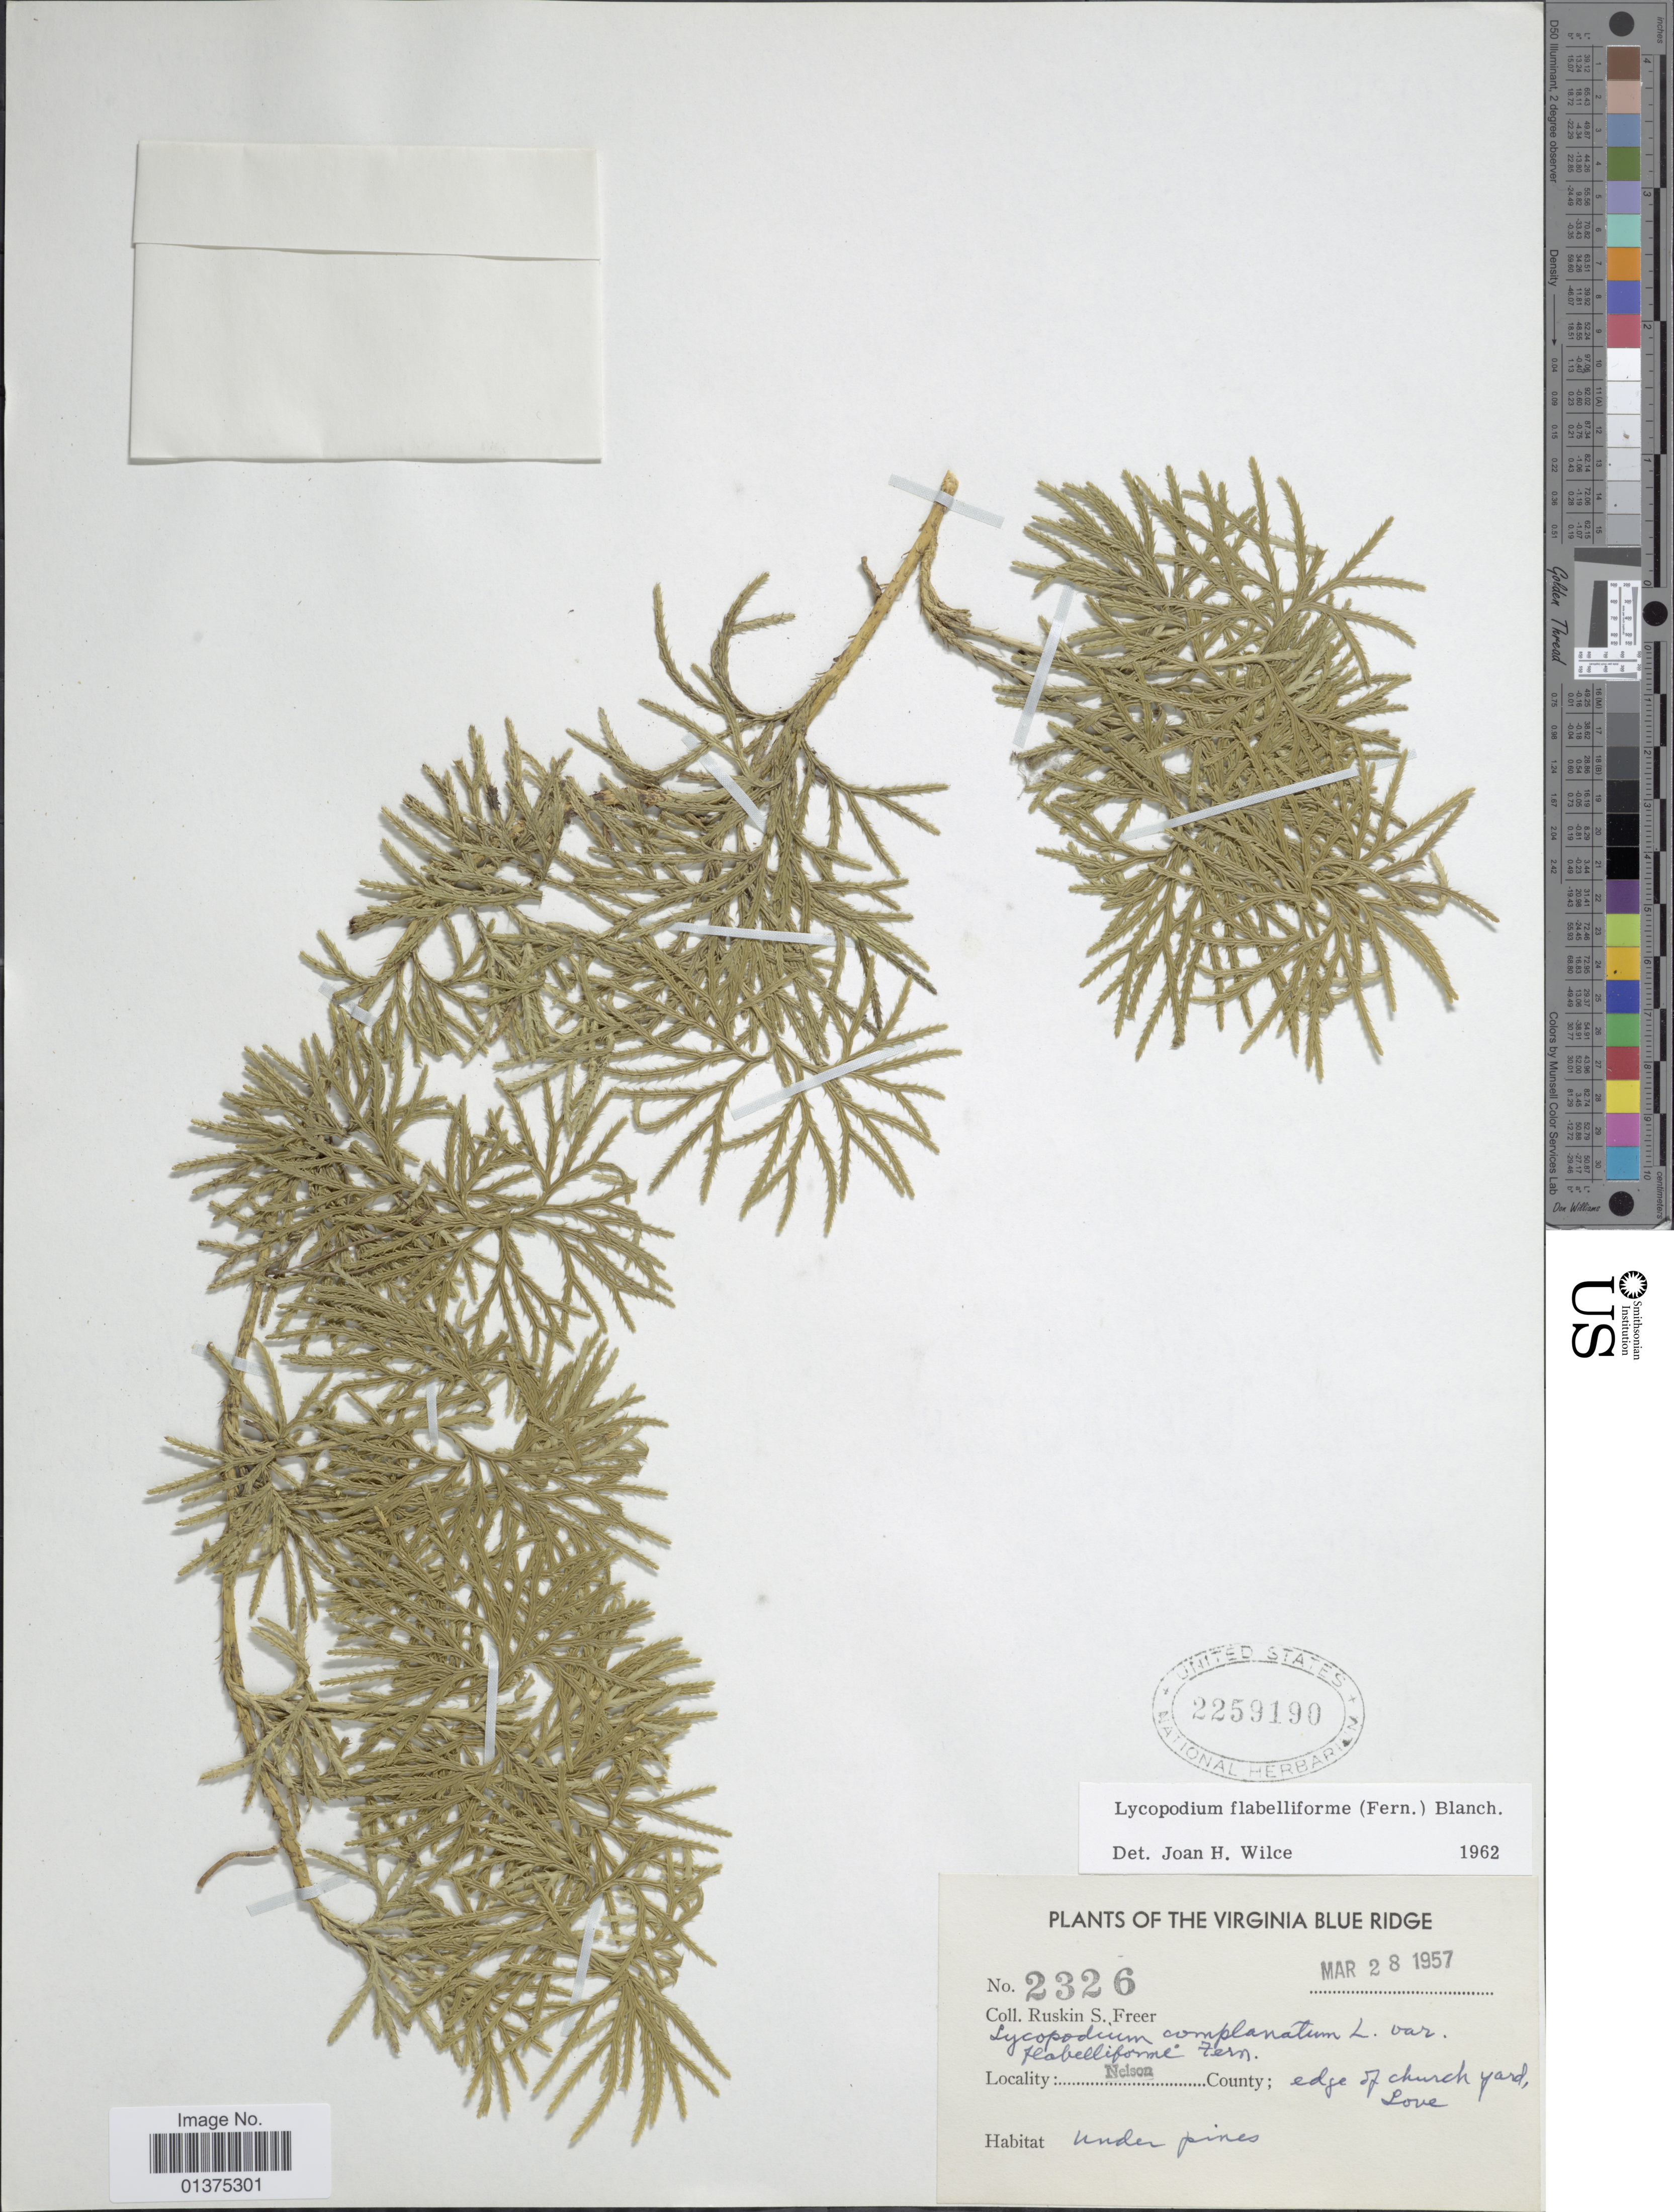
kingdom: Plantae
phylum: Tracheophyta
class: Lycopodiopsida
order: Lycopodiales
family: Lycopodiaceae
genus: Diphasiastrum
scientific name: Diphasiastrum digitatum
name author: (Dill. ex A. Braun) Holub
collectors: R. Freer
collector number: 2326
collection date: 1957-03-28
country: United States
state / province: Virginia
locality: The Virginia Blue Ridge, Nelson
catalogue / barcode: US 2259190